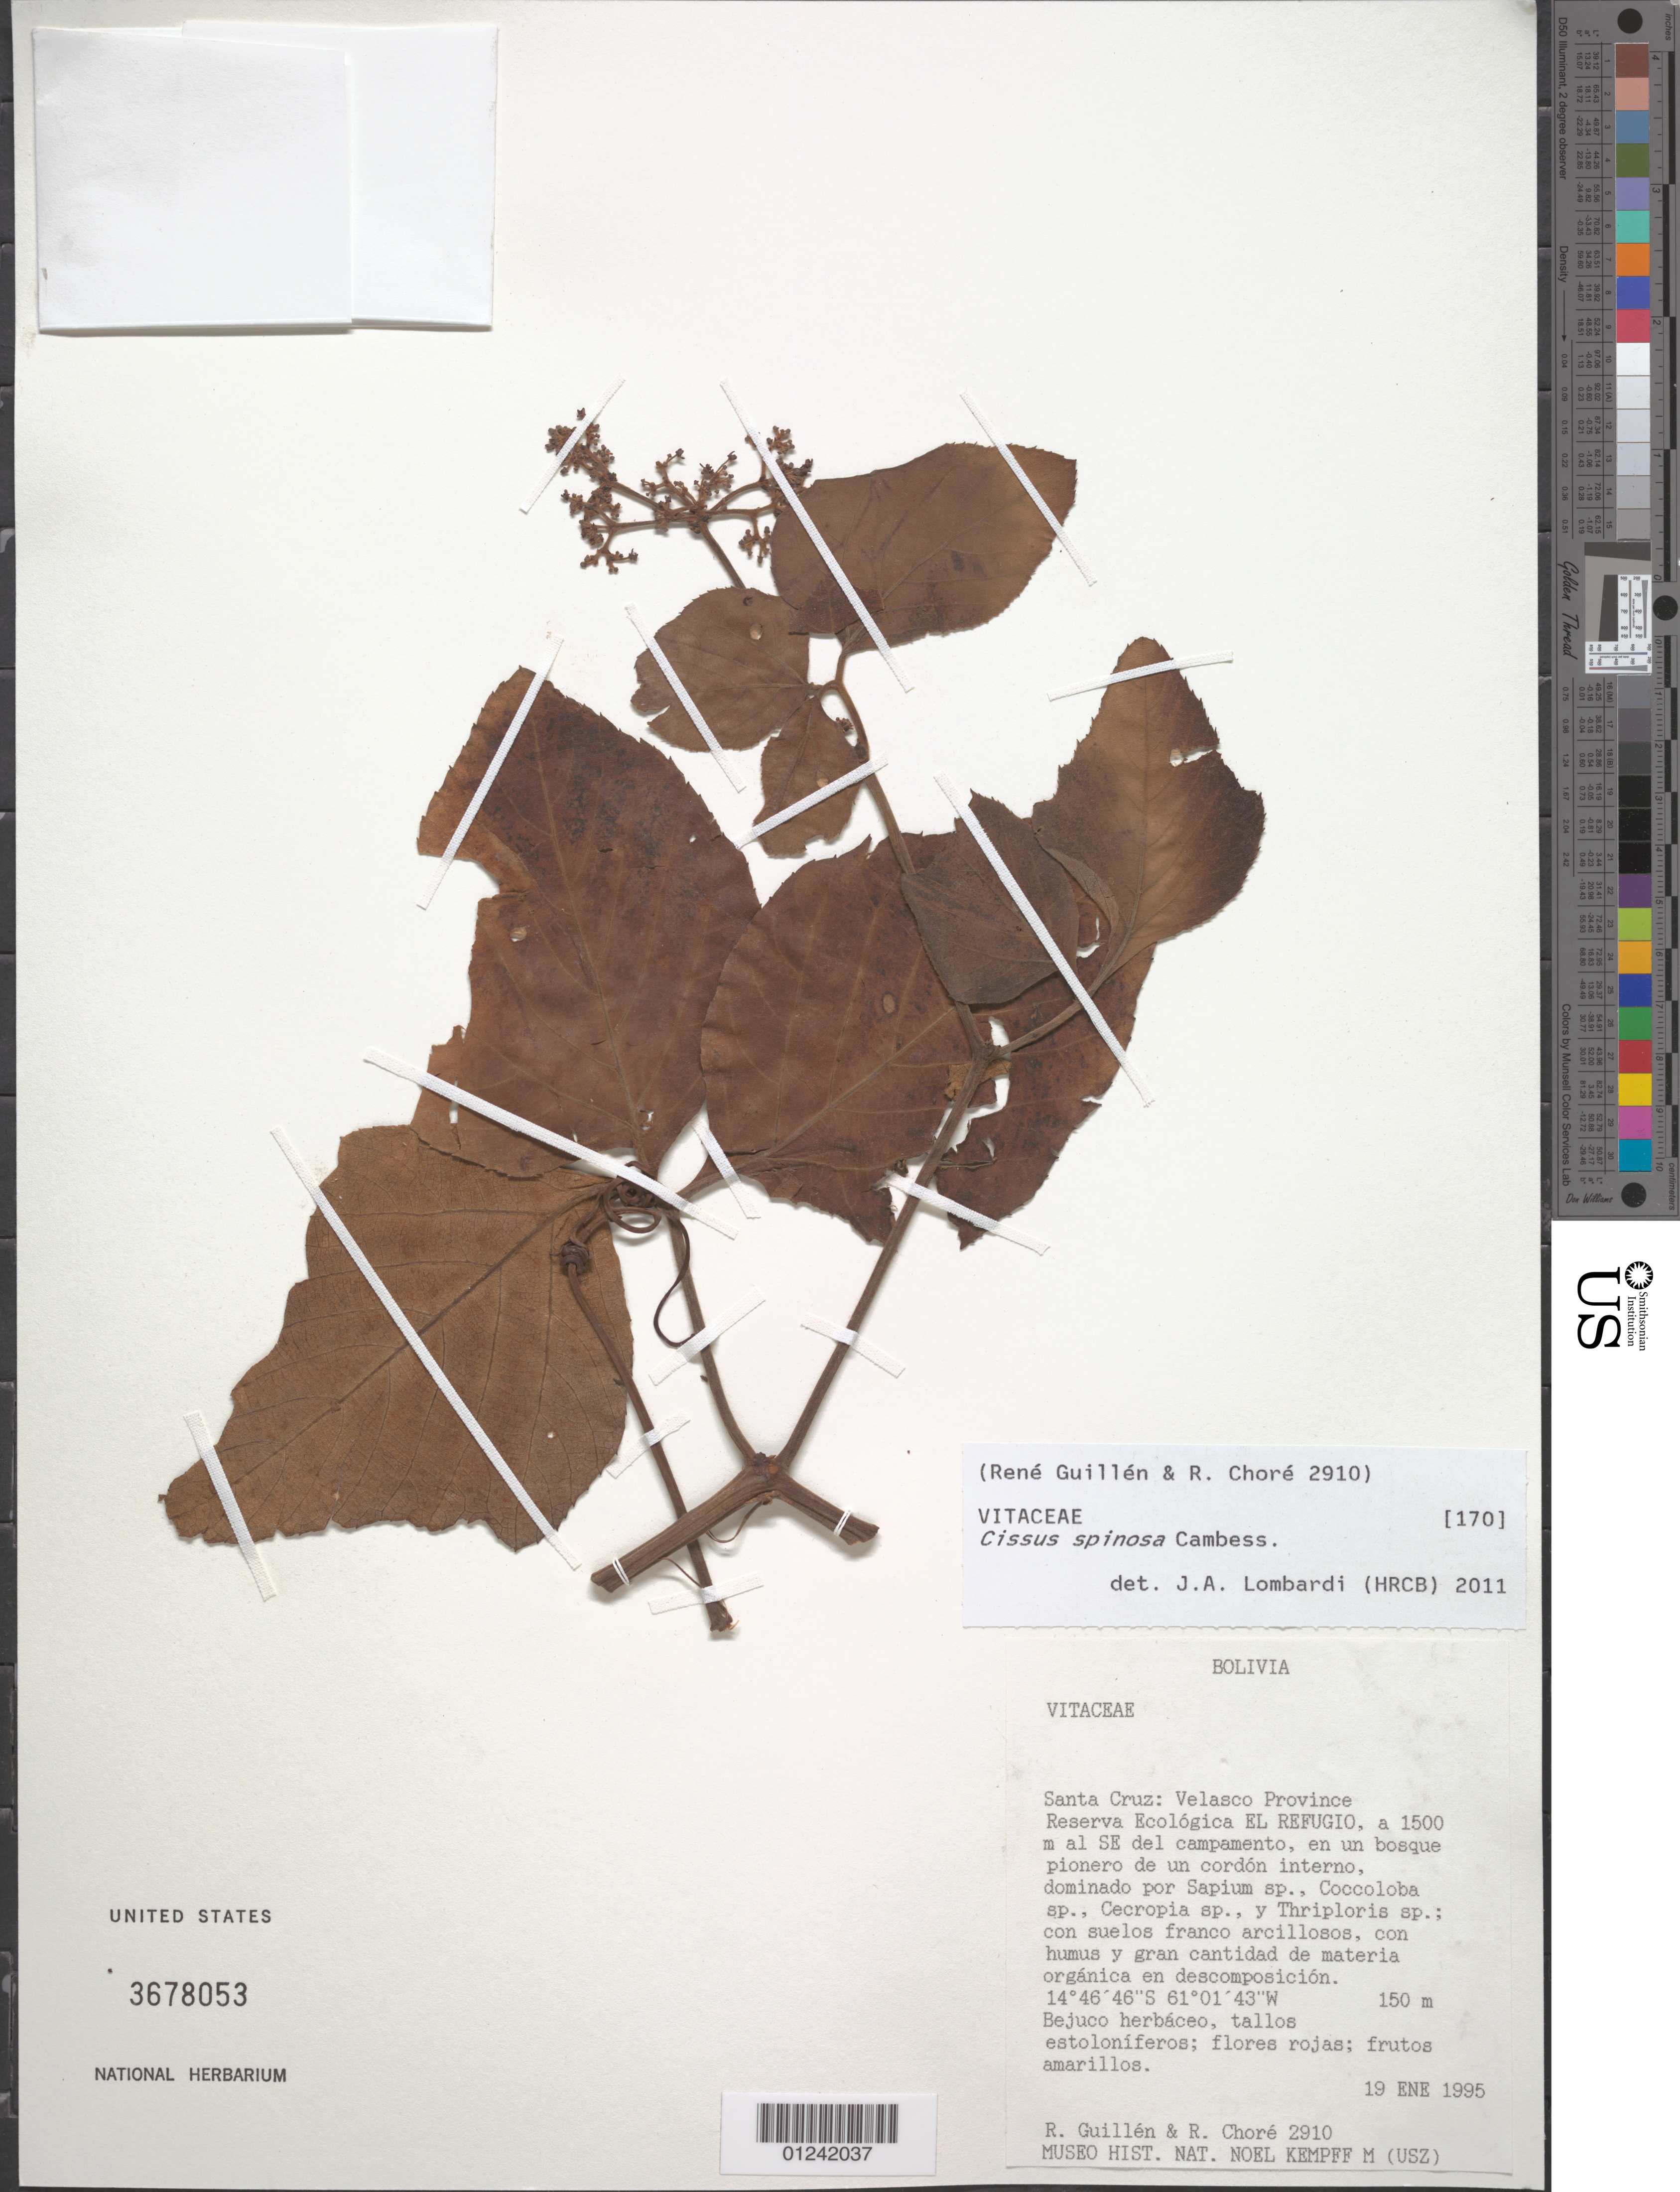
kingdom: Plantae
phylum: Tracheophyta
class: Magnoliopsida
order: Vitales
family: Vitaceae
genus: Cissus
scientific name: Cissus spinosa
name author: Cambess.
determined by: Lombardi, Julio A.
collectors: R. Guillen & R. Choré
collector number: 2910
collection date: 1995-01-19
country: Bolivia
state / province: Santa Cruz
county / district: Velasco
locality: Reserva Ecologica EL REFUGIO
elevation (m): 150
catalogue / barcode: US 3678053